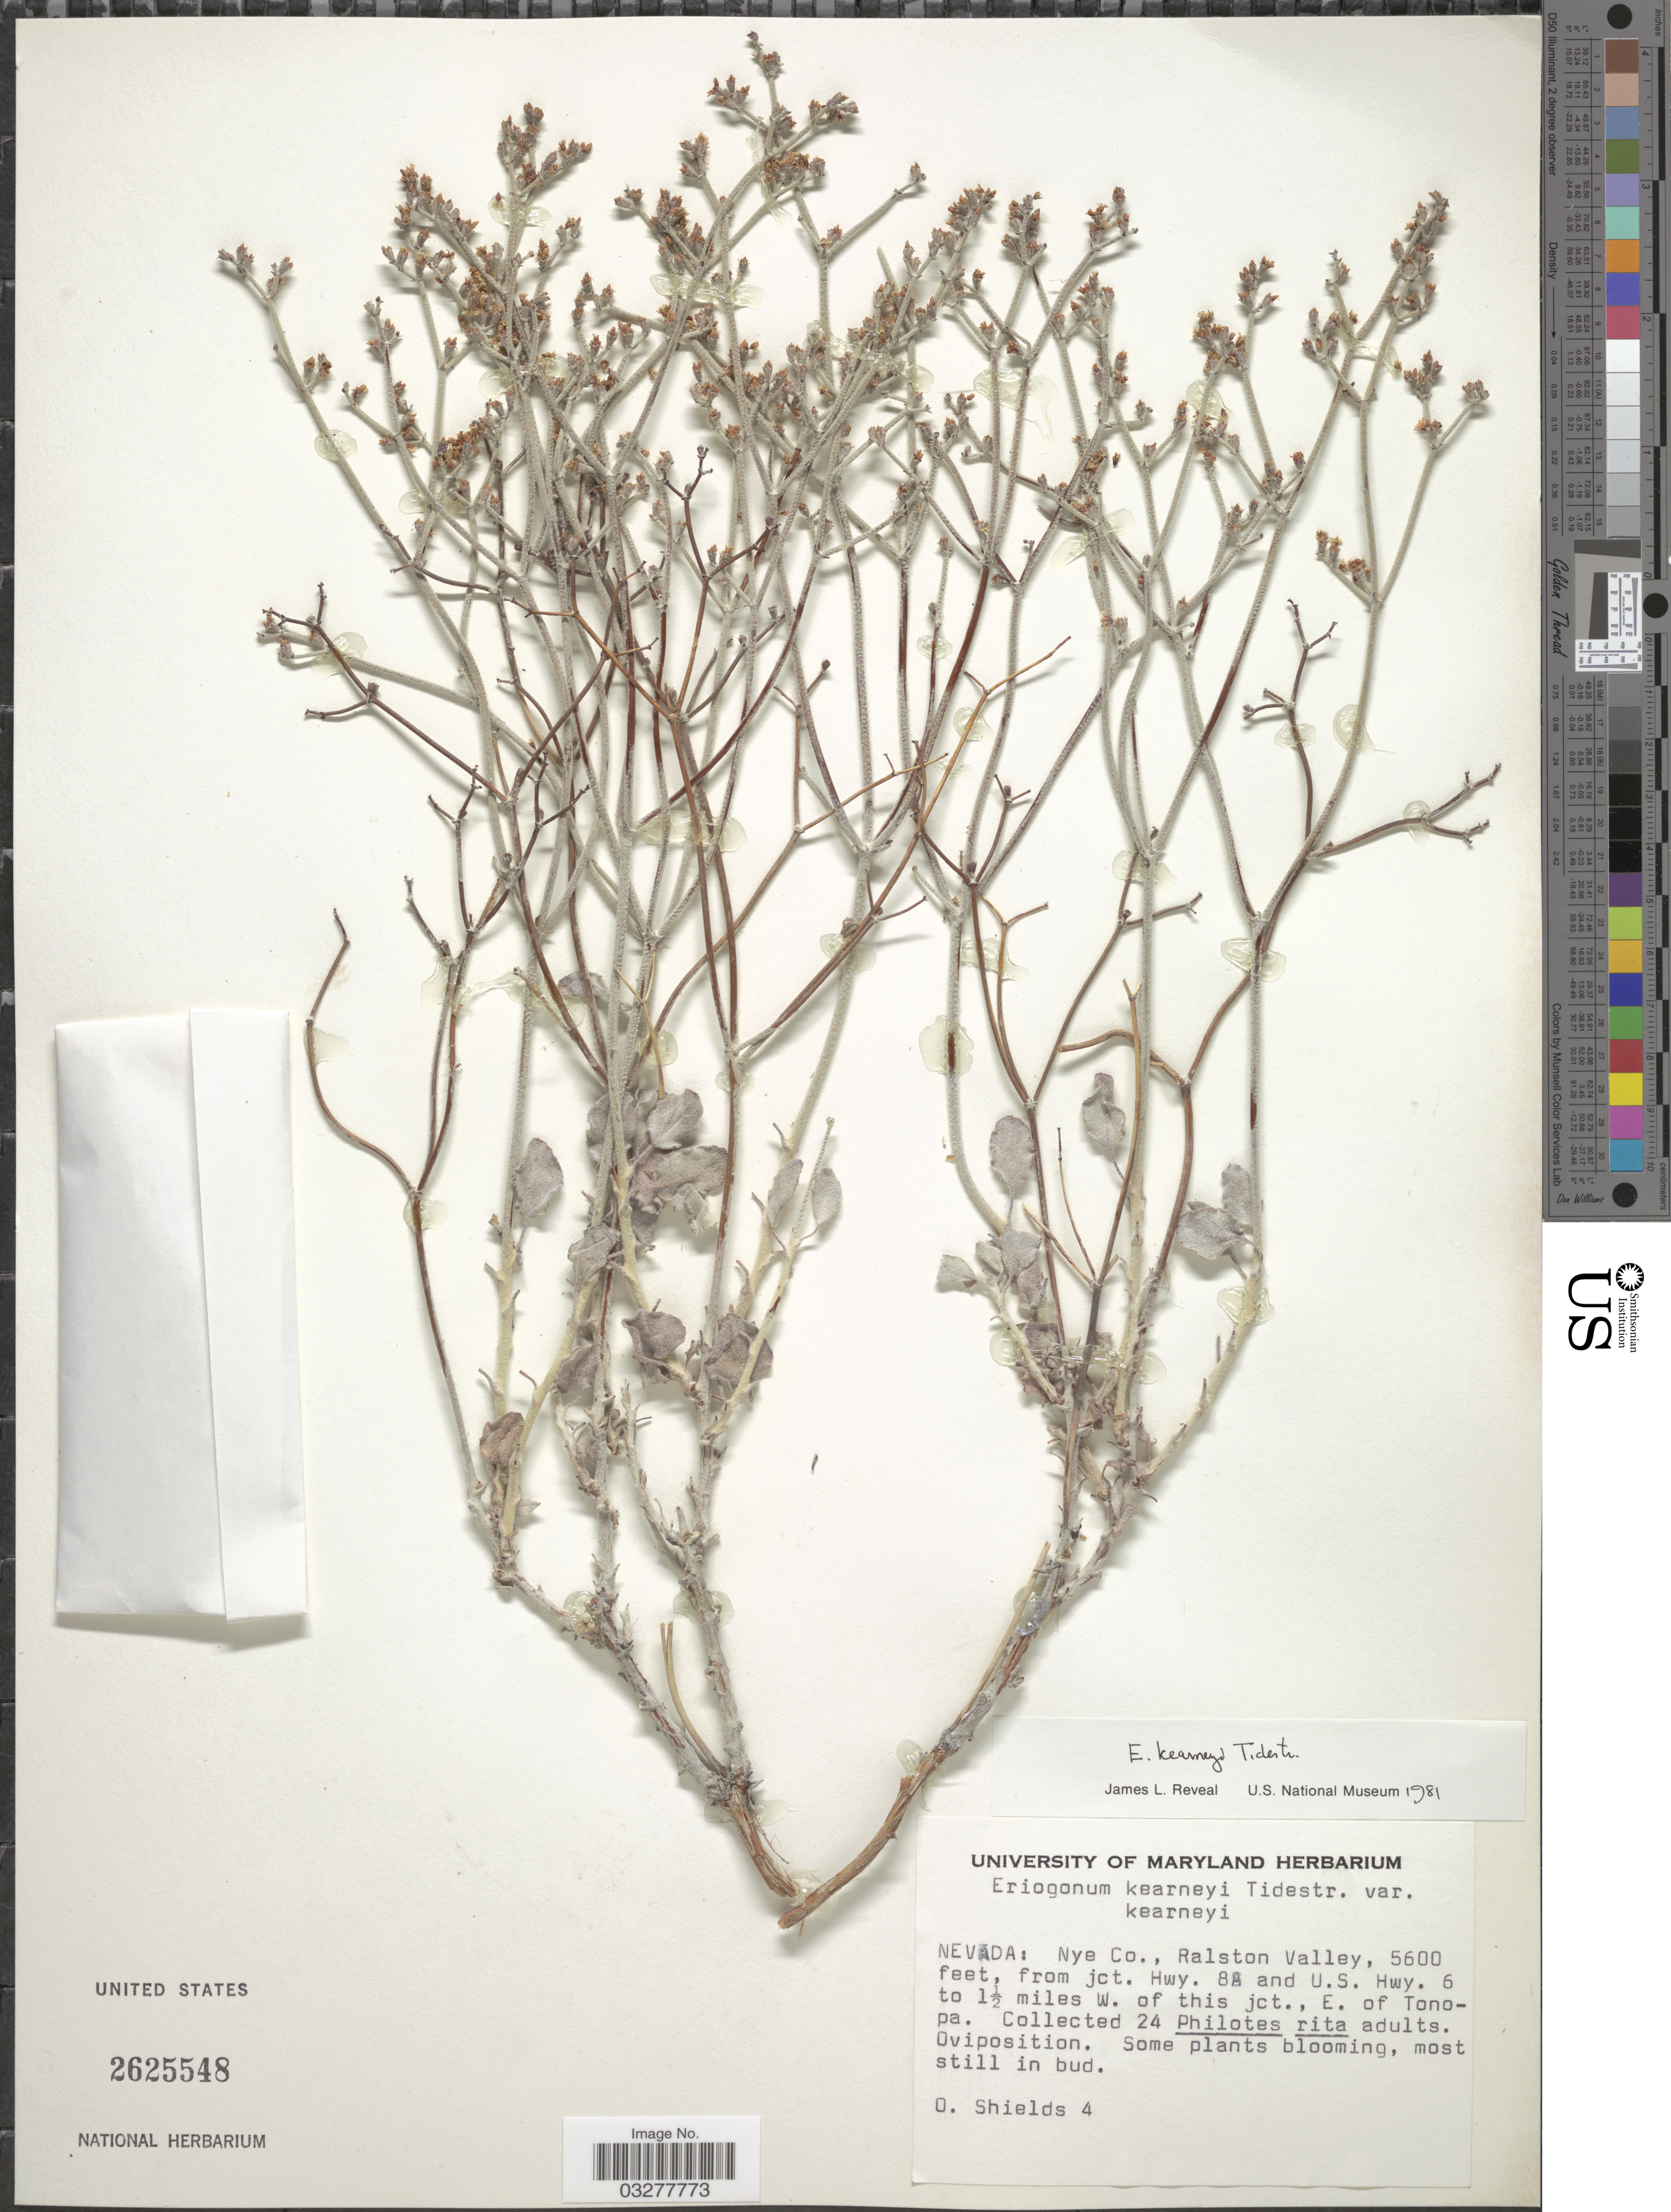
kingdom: Plantae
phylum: Tracheophyta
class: Magnoliopsida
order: Caryophyllales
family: Polygonaceae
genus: Eriogonum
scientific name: Eriogonum kearneyi var. kearneyi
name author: Tidestr.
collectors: O. Shields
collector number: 4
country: United States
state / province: Nevada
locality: Nye Co., Ralston Valley, from jct. Hwy. 8A and U.S. Hwy. 6 to 1½ miles W. of this jct., E. of Tonopa.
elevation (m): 1707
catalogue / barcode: US 2625548